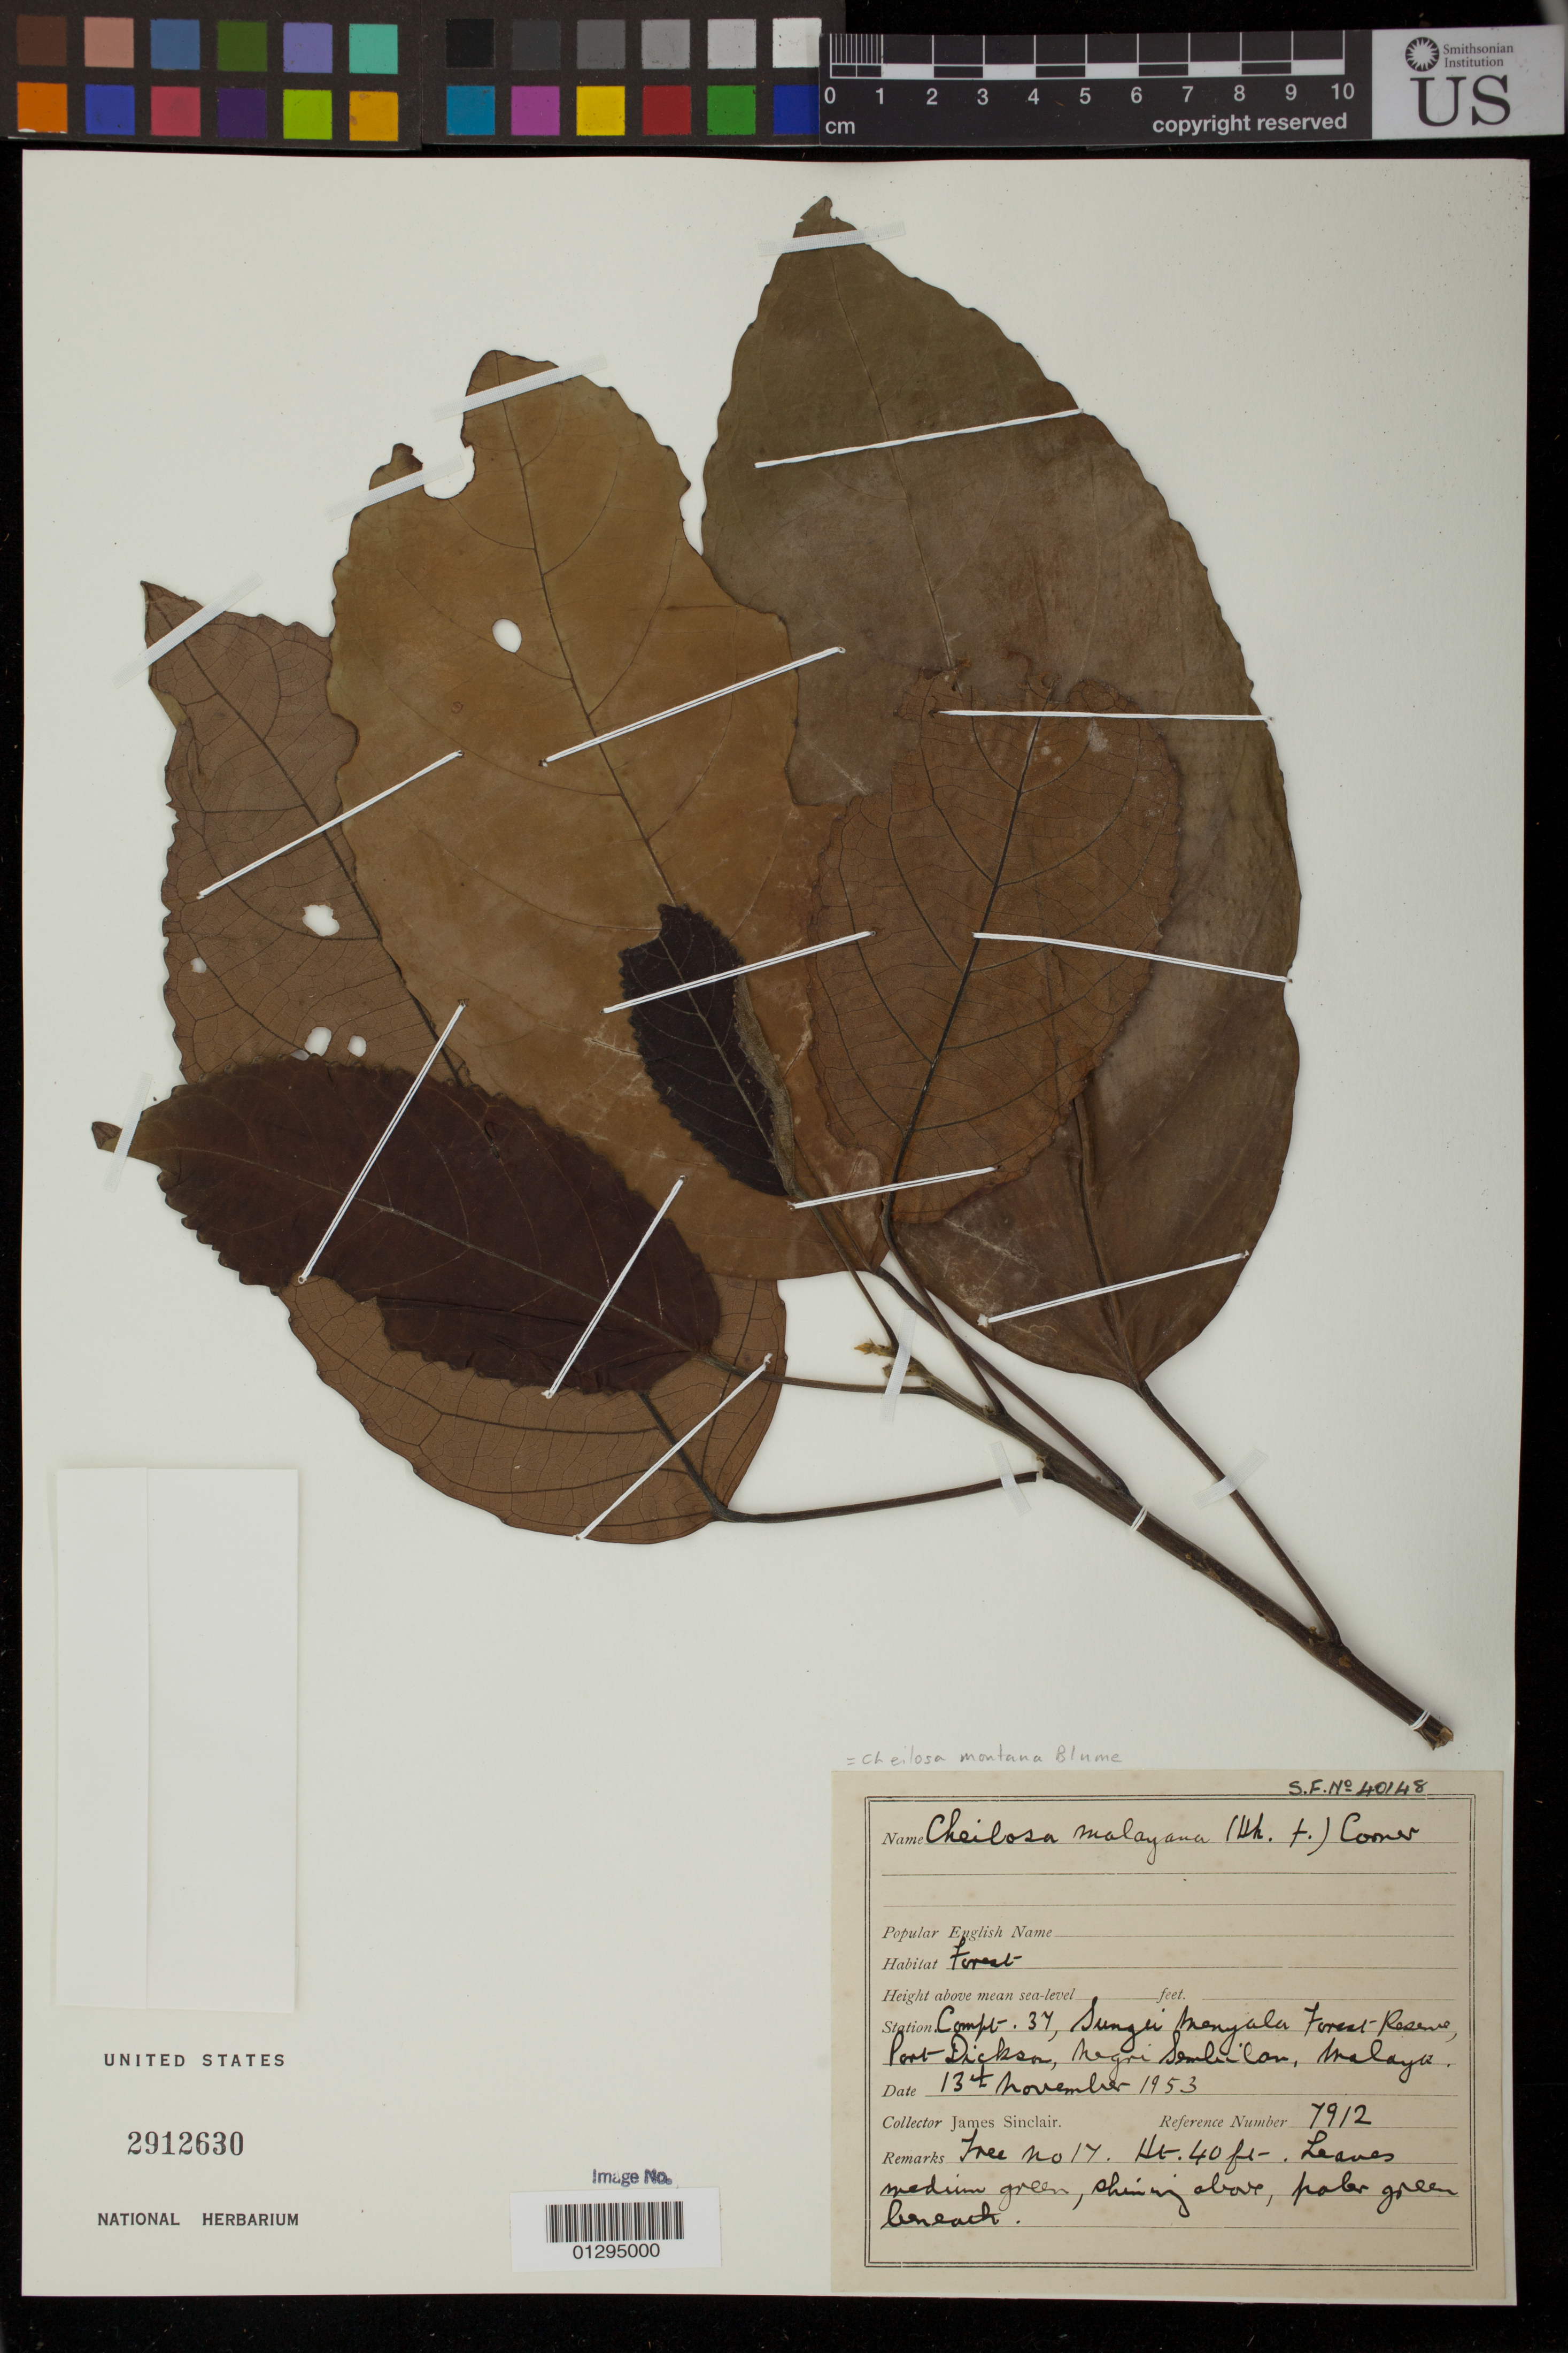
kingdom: Plantae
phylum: Tracheophyta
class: Magnoliopsida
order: Malpighiales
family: Euphorbiaceae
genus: Cheilosa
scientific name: Cheilosa montana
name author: Blume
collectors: J. Sinclair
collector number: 7912/S.F. No. 40148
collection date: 1953-11-13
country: Malaysia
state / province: Negeri Sembilan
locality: Compt. 37, Sungai Menyala Forest Reserve, Port Dickson.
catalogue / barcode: US 2912630